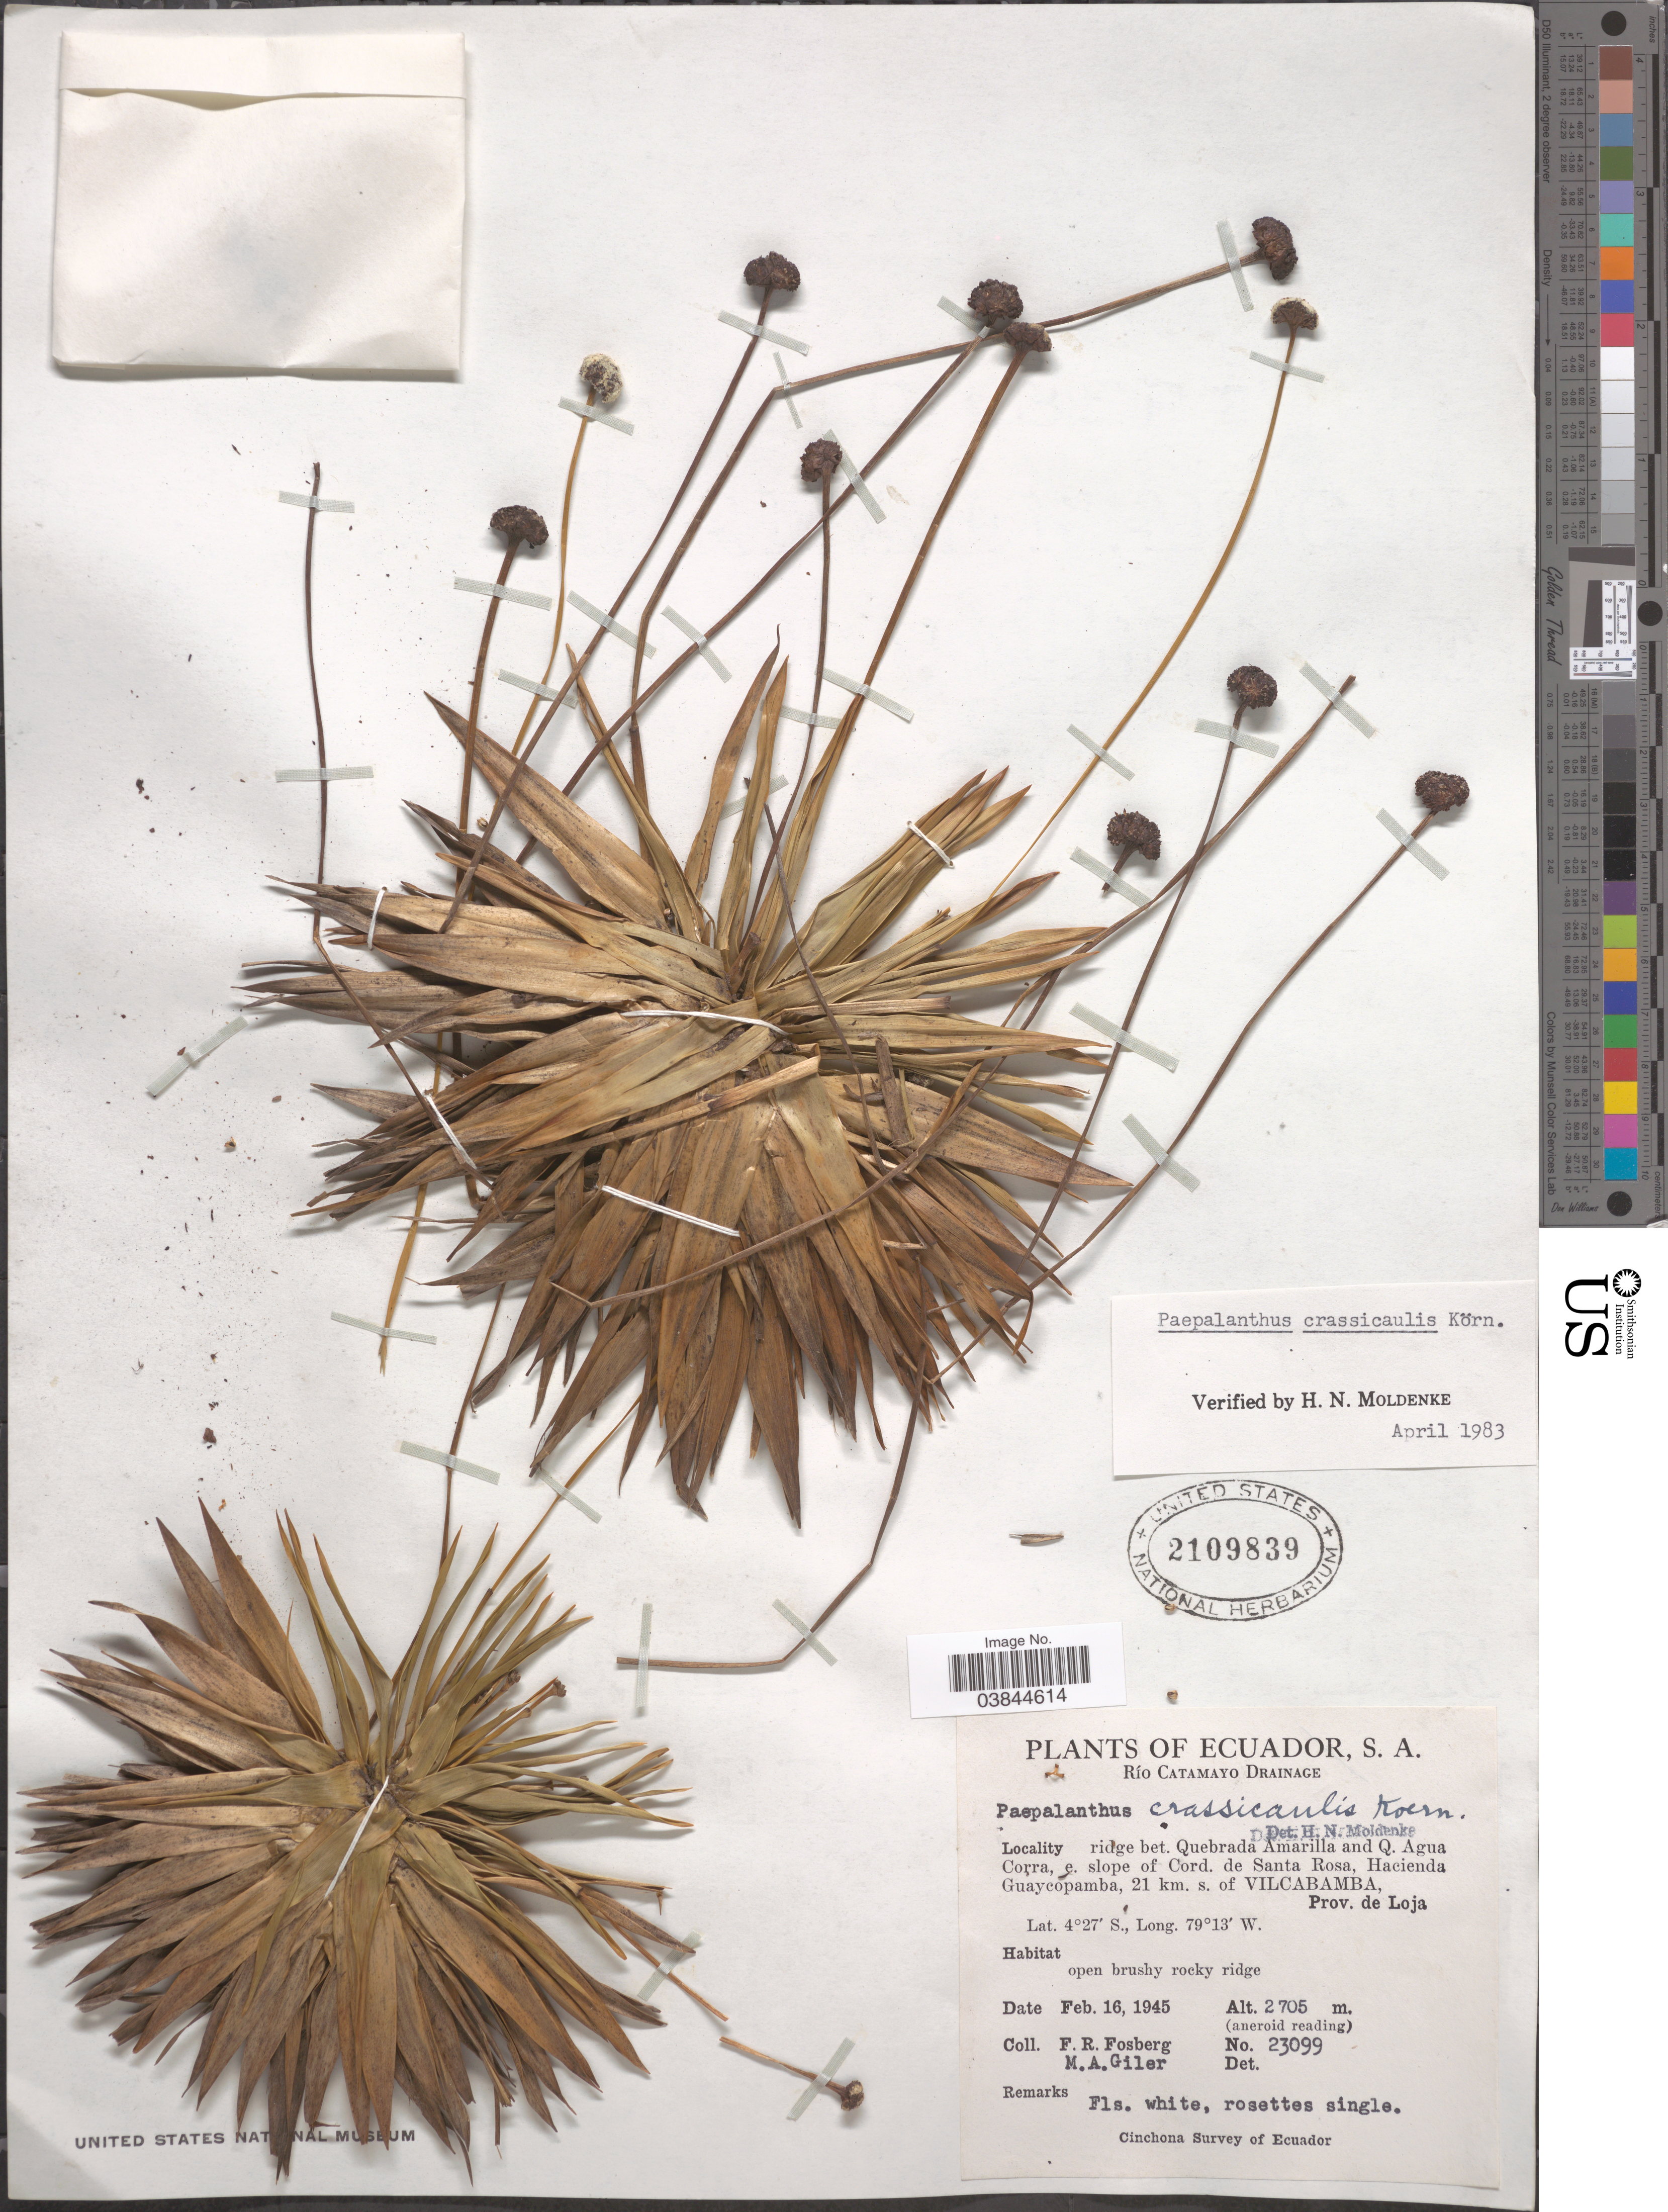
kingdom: Plantae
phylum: Tracheophyta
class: Liliopsida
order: Poales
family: Eriocaulaceae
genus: Paepalanthus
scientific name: Paepalanthus obnatus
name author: Tissot-Sq.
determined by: Sauthier, Laura Jeanne, (SPF), Universidade de Sao Paulo (BRAZIL)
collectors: F. R. Fosberg & M. Giler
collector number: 23099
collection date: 1945-02-16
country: Ecuador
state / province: Loja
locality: Río Catamayo Drainage. Ridge bet. Quebrada Amarilla and Q. Agua Corra, e. slope of Cord. de Santa Rosa, Hacienda Guaycopamba, 21 km. s. of Vilcabamba.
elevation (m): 2705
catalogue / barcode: US 2109839